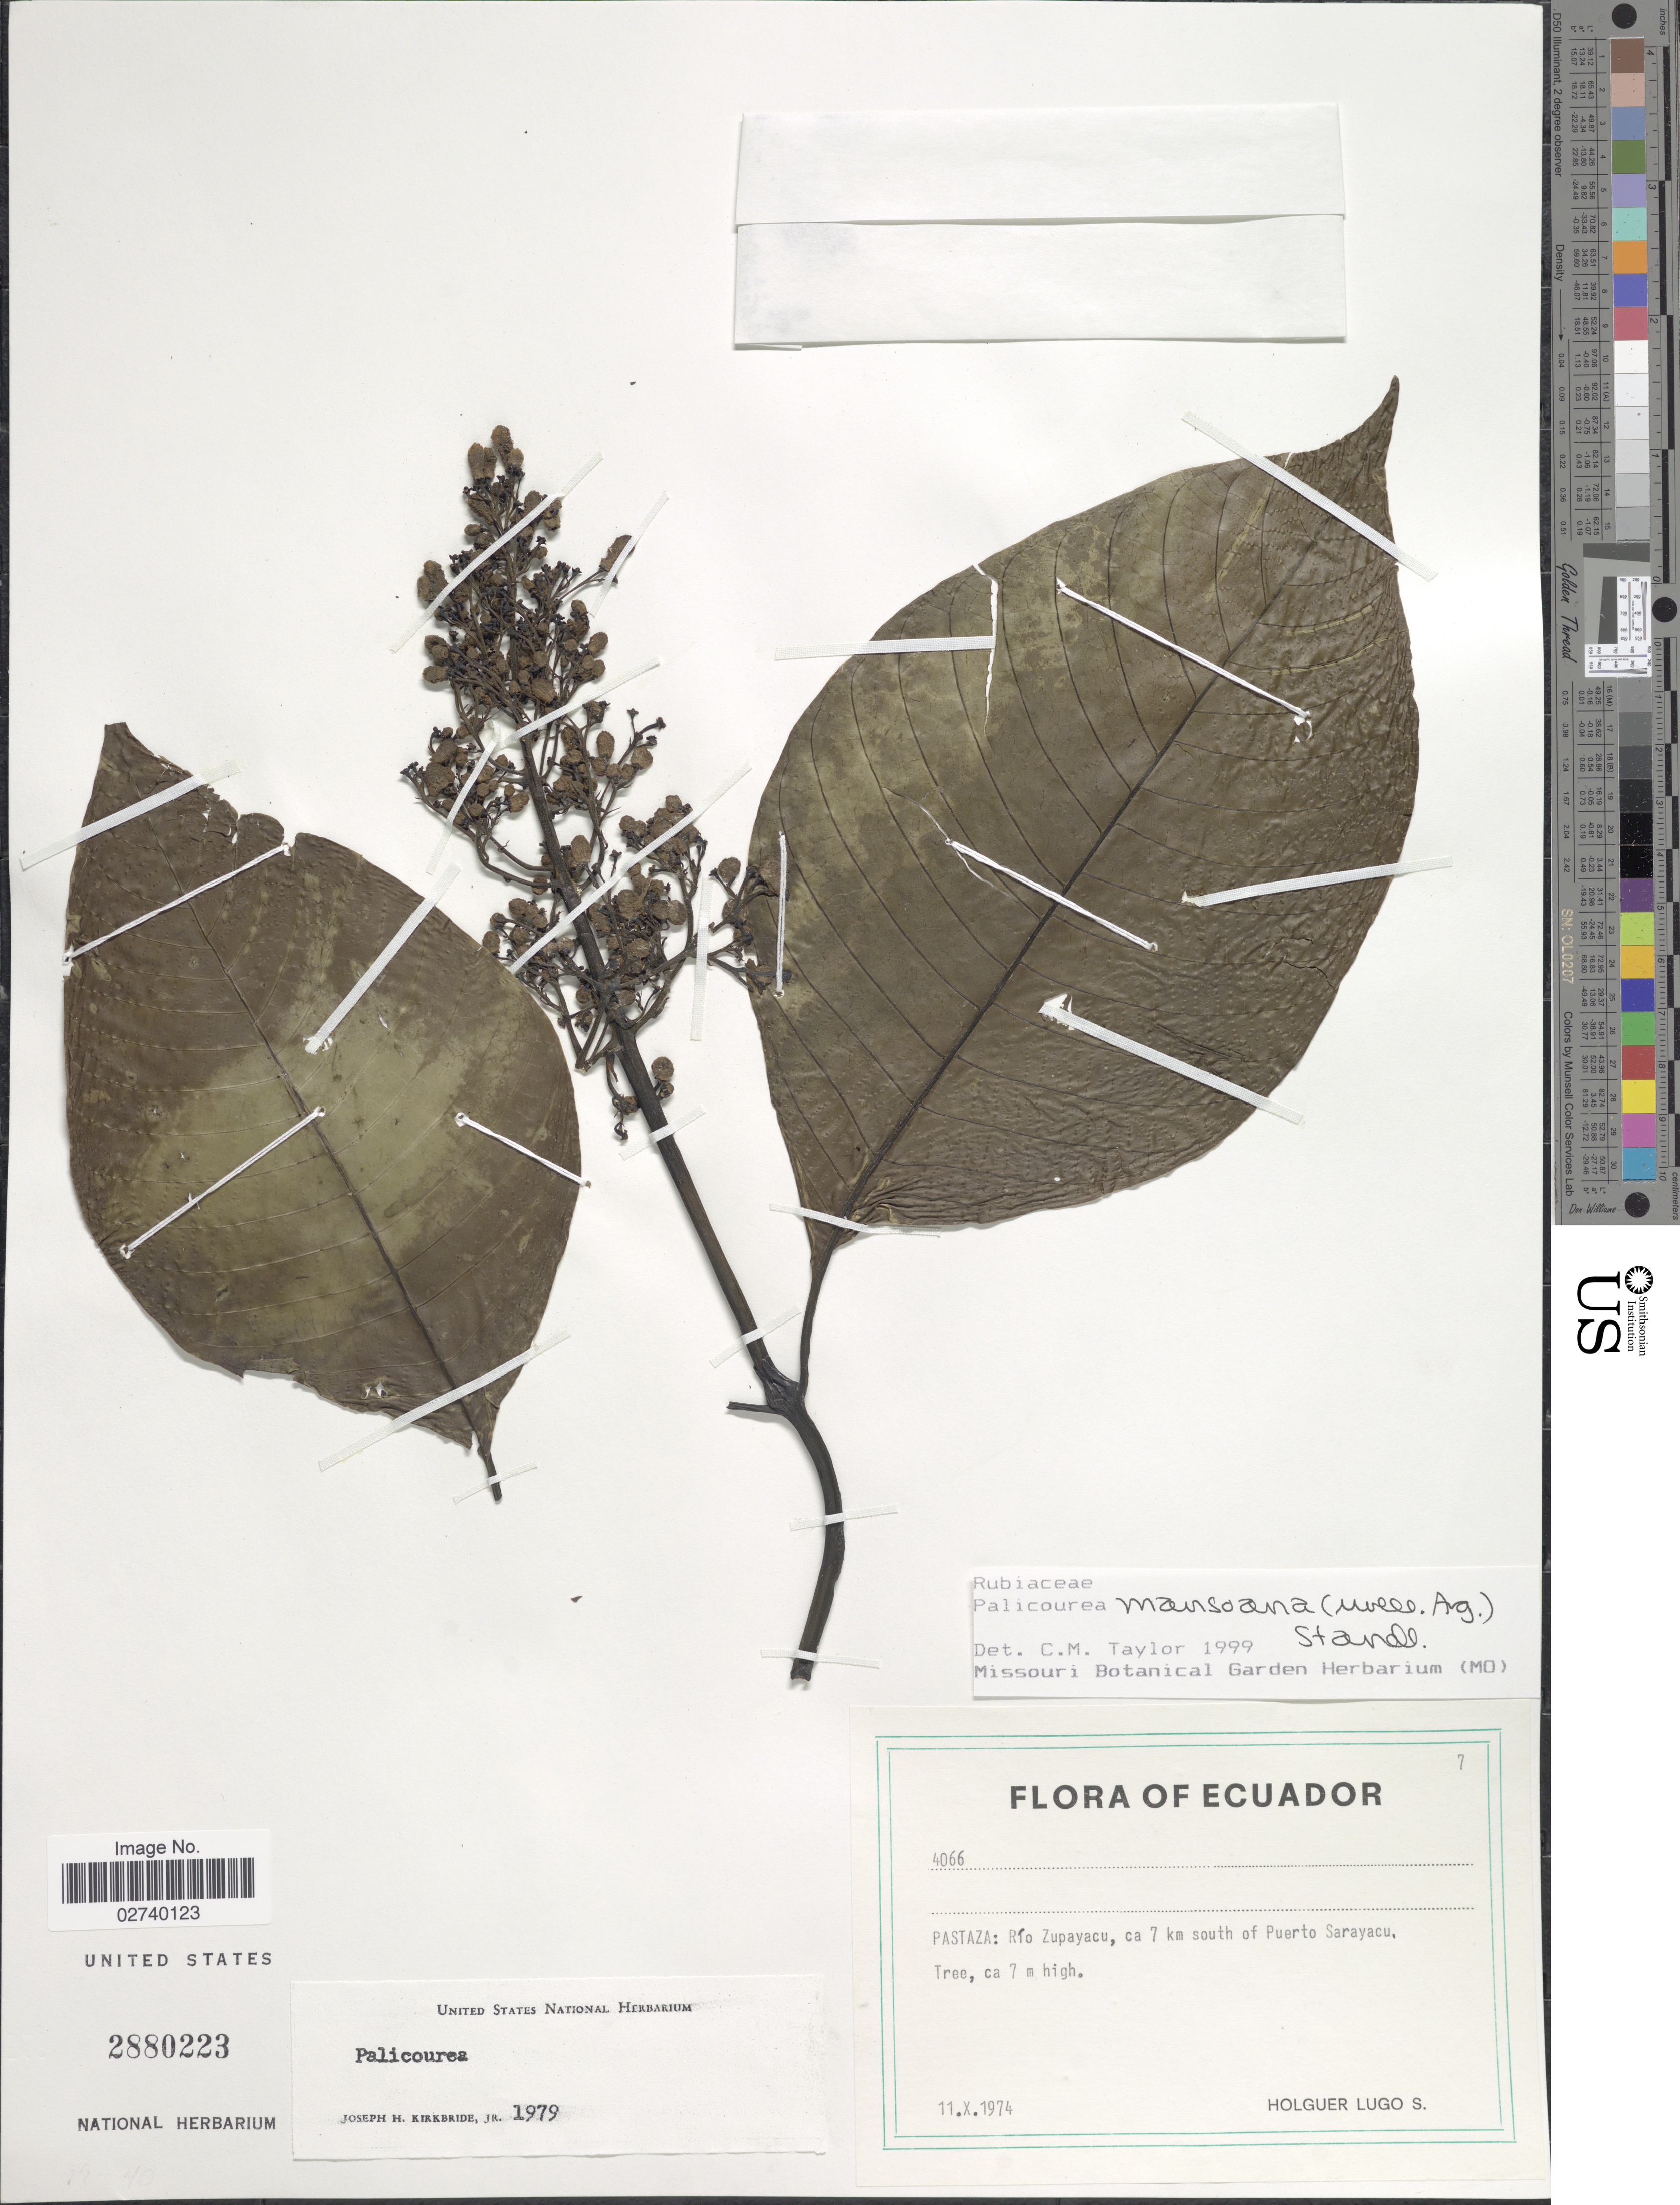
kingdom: Plantae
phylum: Tracheophyta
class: Magnoliopsida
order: Gentianales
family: Rubiaceae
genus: Palicourea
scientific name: Palicourea mansoana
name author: (Müll. Arg.) Standl.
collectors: H. Lugo S.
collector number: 4066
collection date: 1974-10-11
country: Ecuador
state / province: Pastaza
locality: Rio Zupayacu, ca 7 km south of Puerto Srayacu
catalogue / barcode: US 2880223